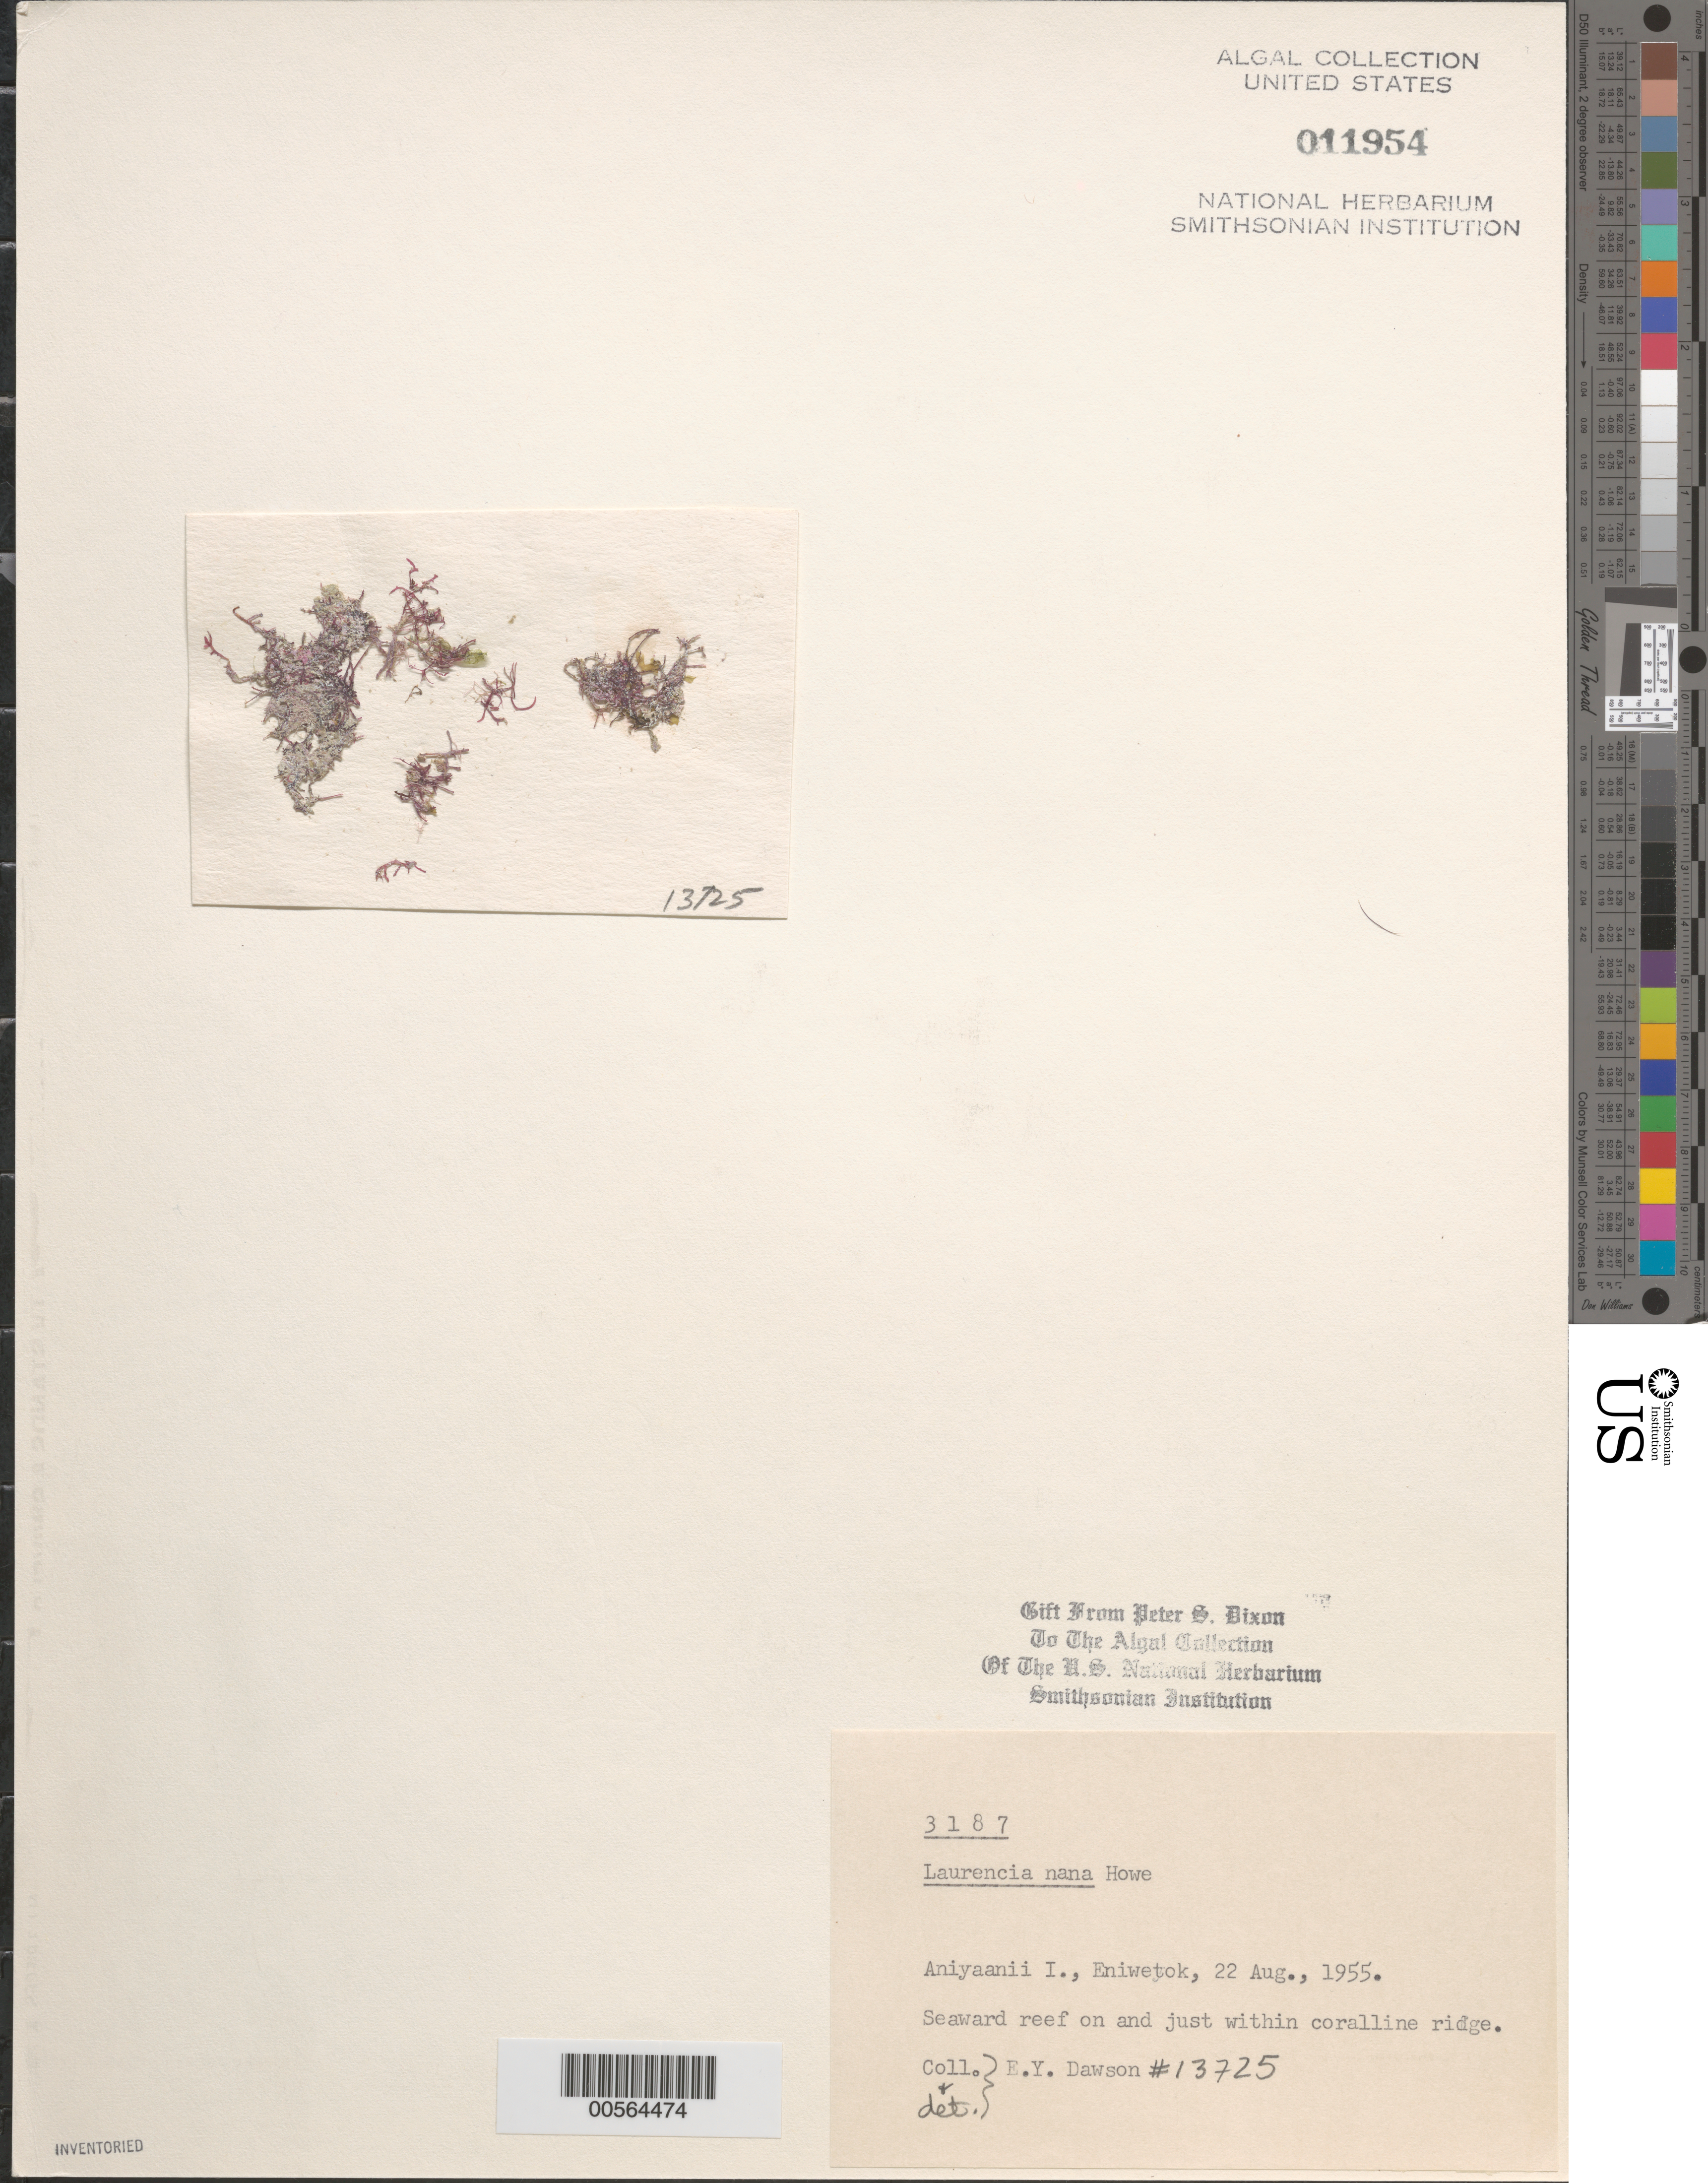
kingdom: Plantae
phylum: Rhodophyta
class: Florideophyceae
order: Ceramiales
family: Rhodomelaceae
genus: Laurencia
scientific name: Laurencia nana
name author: M. Howe in Britton & Millsp.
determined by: Dawson, E. Y.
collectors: E. Y. Dawson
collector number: EYD 13725 & PSD 3187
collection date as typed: August 22, 1955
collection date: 1955-08-22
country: Marshall Islands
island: Enewetak [Eniwetok] Atoll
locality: Aniyaanii Island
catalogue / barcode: US 11954